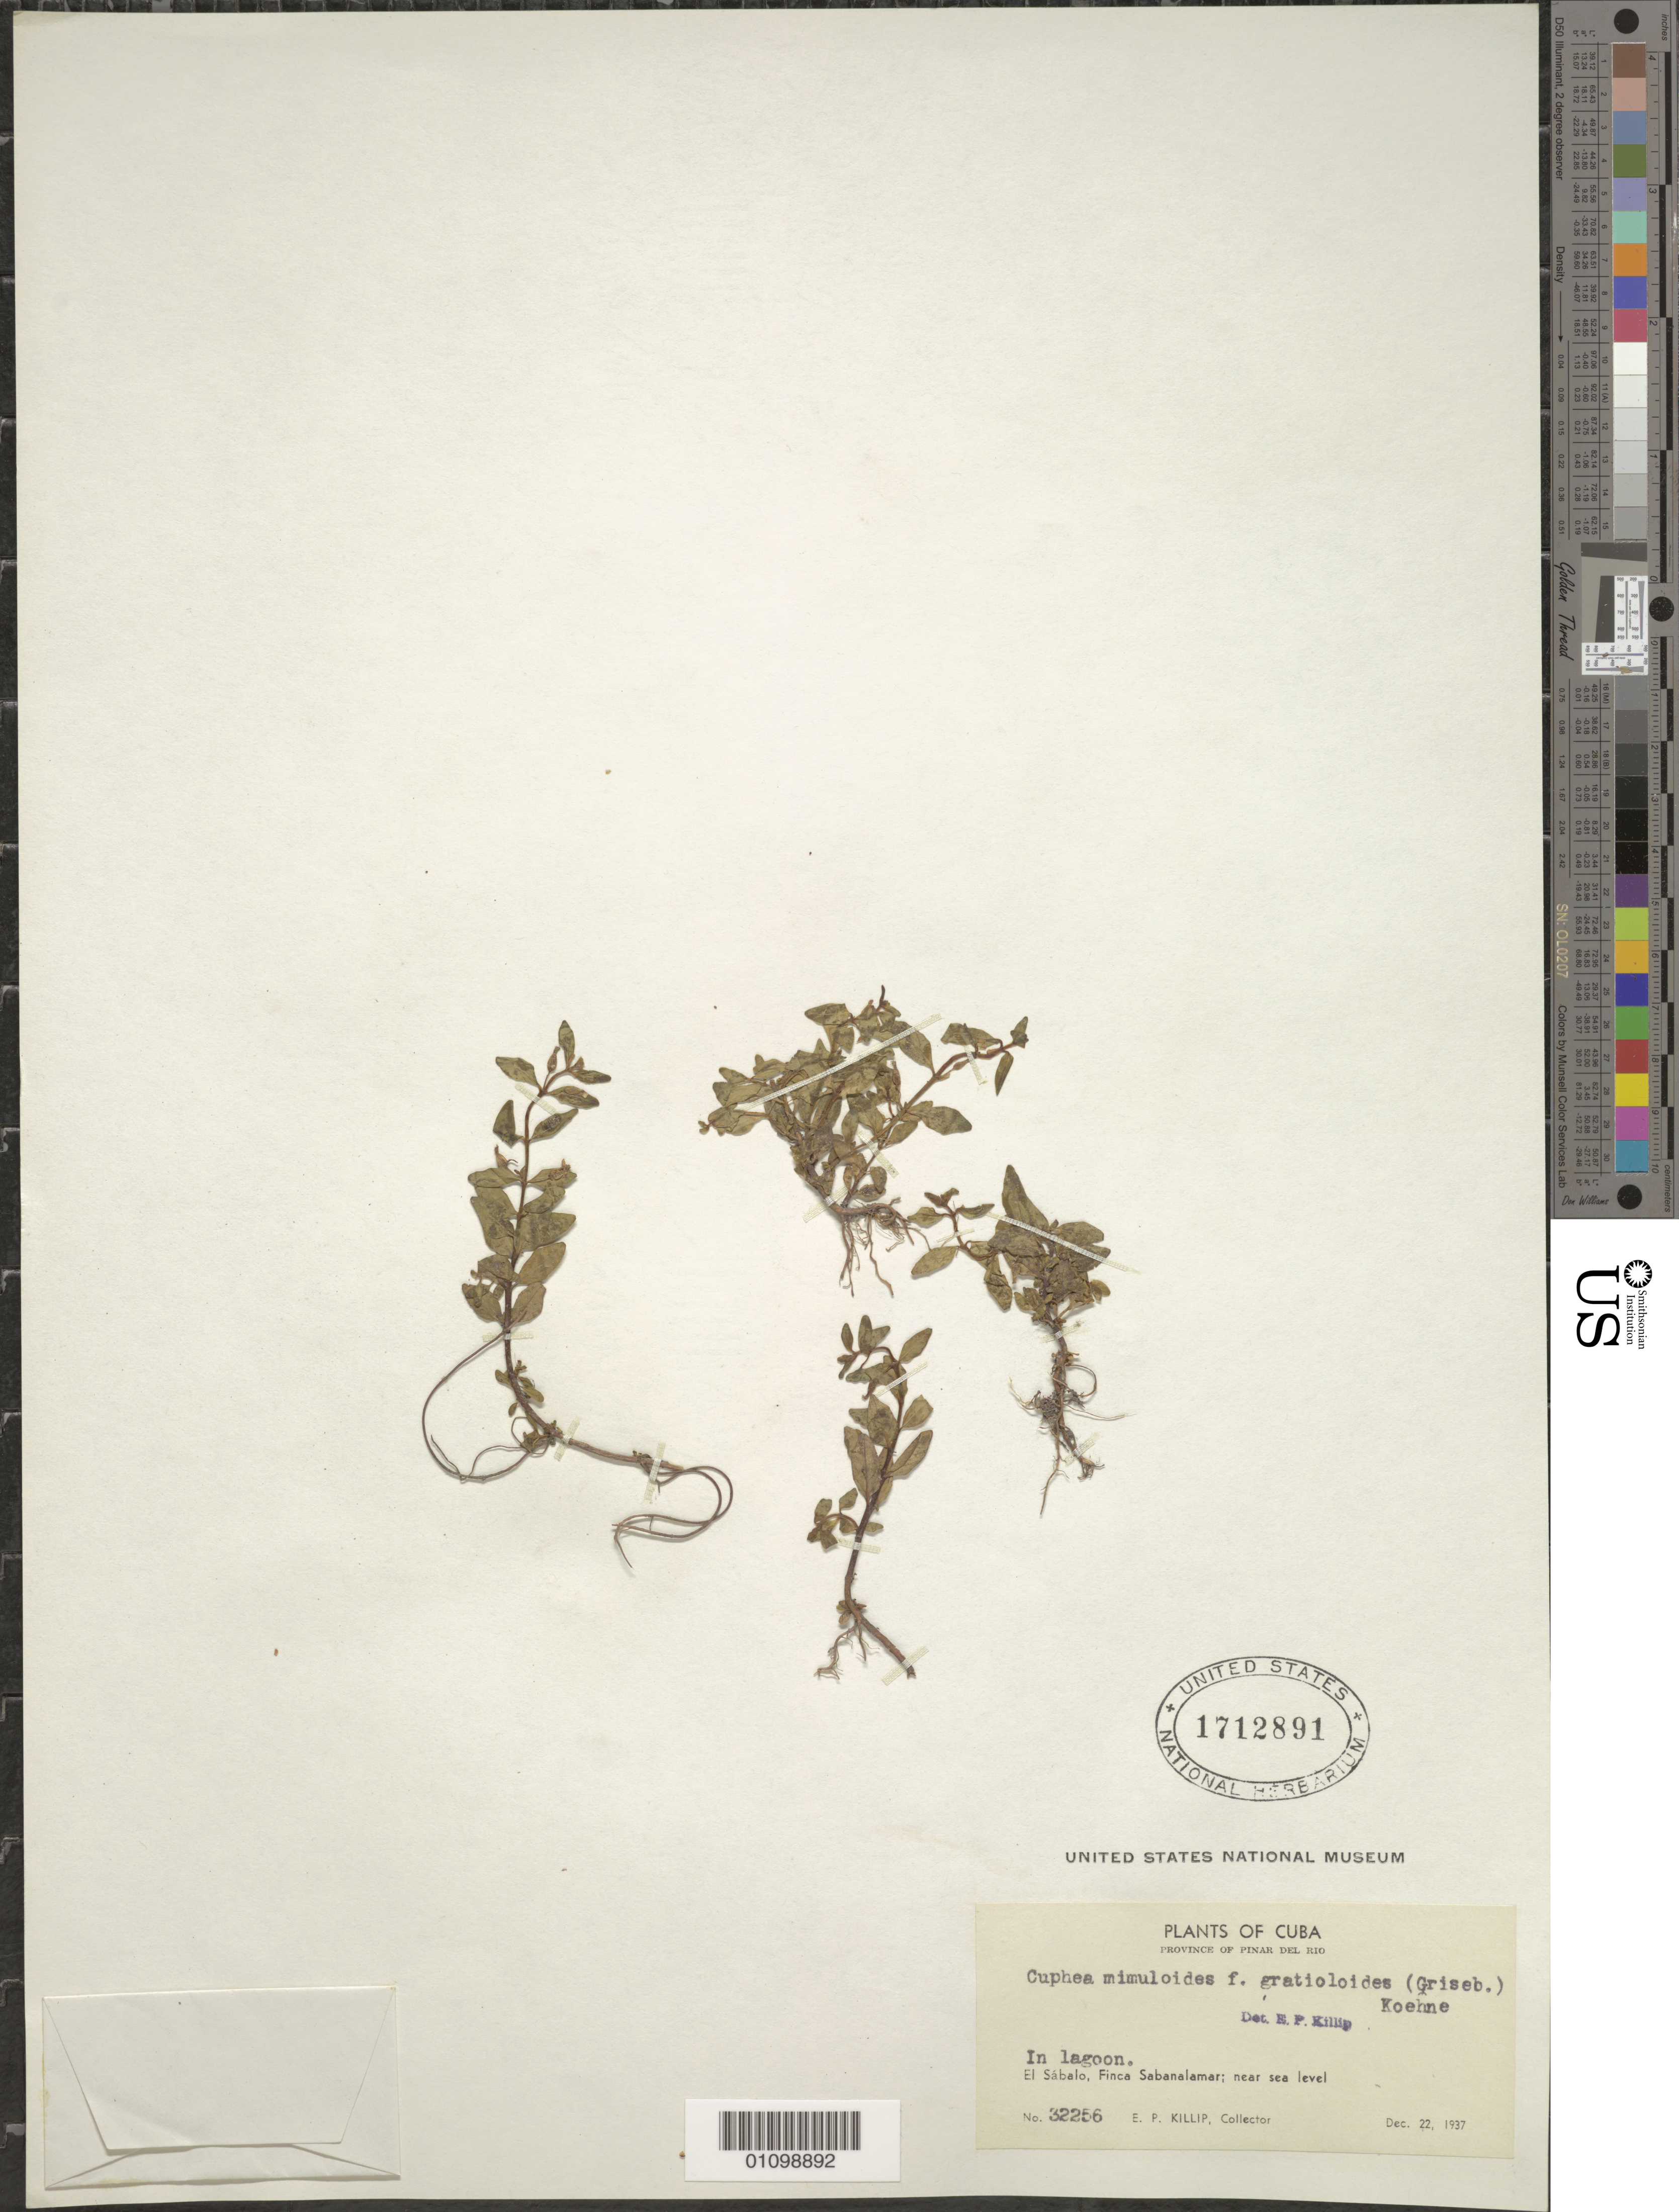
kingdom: Plantae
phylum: Tracheophyta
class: Magnoliopsida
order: Myrtales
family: Lythraceae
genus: Cuphea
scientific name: Cuphea mimuloides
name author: Cham. & Schltdl.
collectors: E. P. Killip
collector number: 32256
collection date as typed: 22 Dec 1937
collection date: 1937-12-22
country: Cuba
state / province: Pinar del Rio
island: Cuba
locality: In lagoon El Sabalo, Fince Sabanalamar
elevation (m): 0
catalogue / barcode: US 1712891